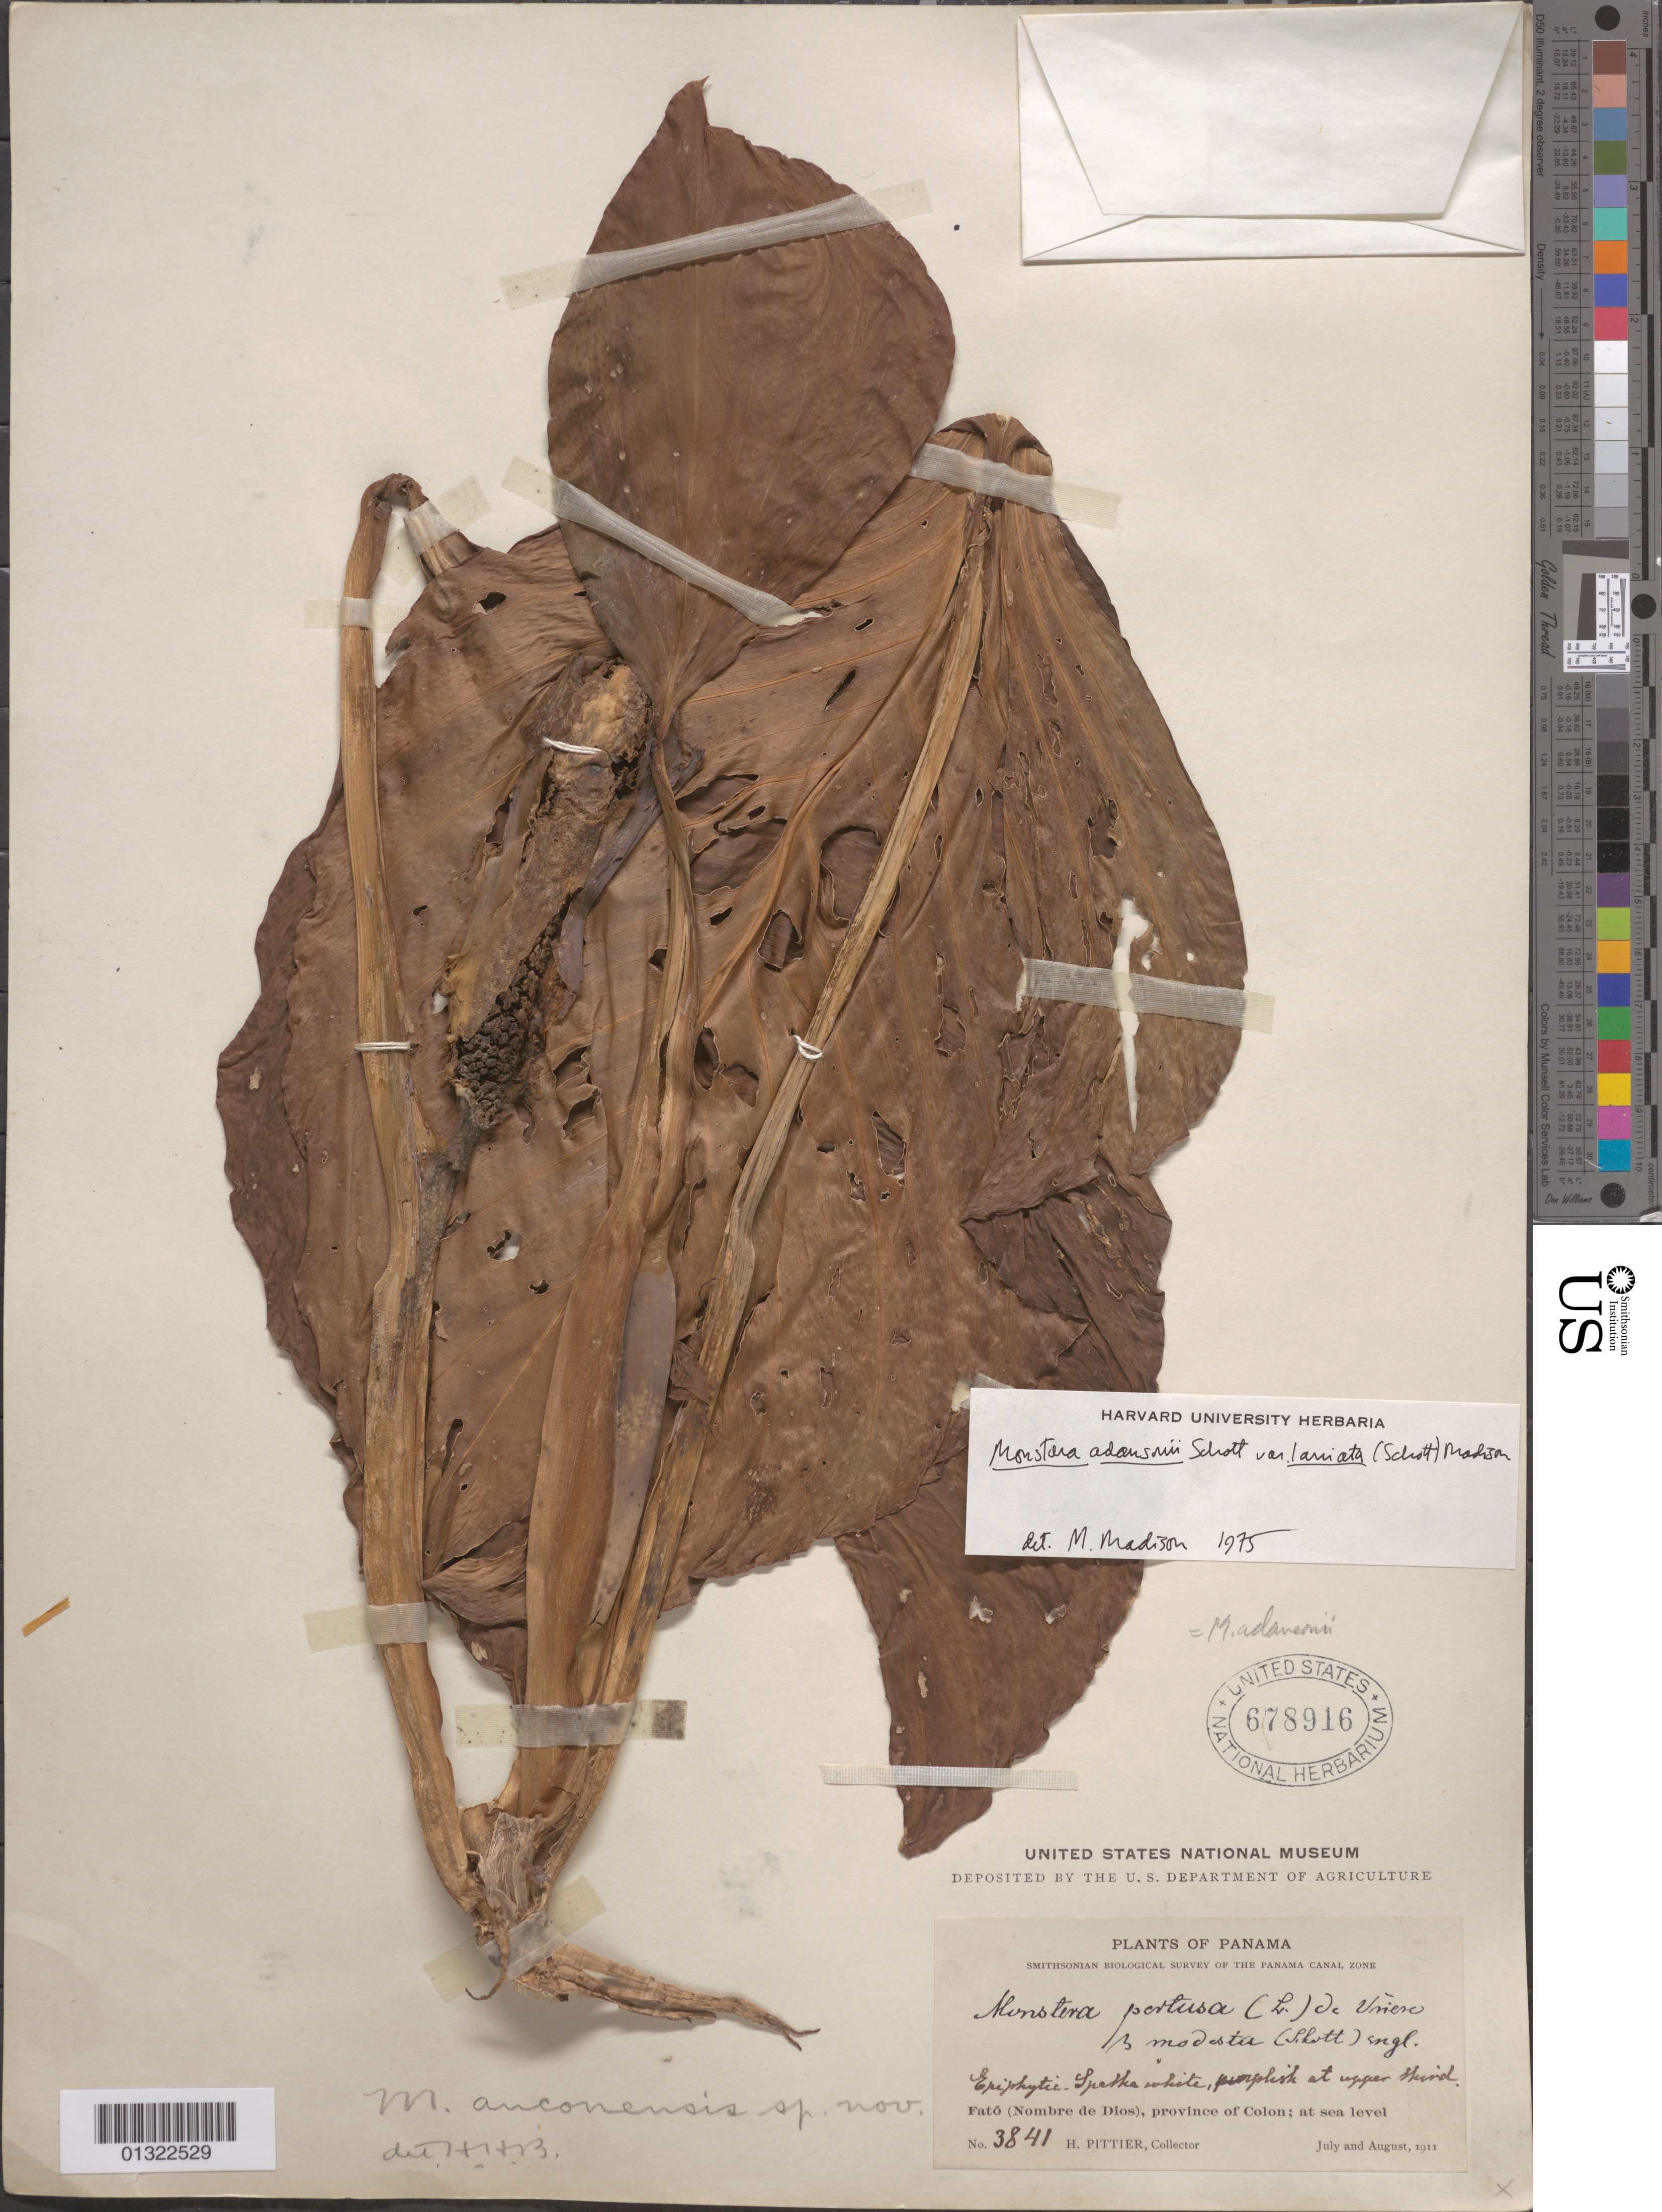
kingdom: Plantae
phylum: Tracheophyta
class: Liliopsida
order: Alismatales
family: Araceae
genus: Monstera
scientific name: Monstera adansonii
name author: Schott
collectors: H. F. Pittier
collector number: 3841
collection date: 1911-07/1911-08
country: Panama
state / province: Colón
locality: Fató (Nombre de Dios).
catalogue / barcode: US 678916